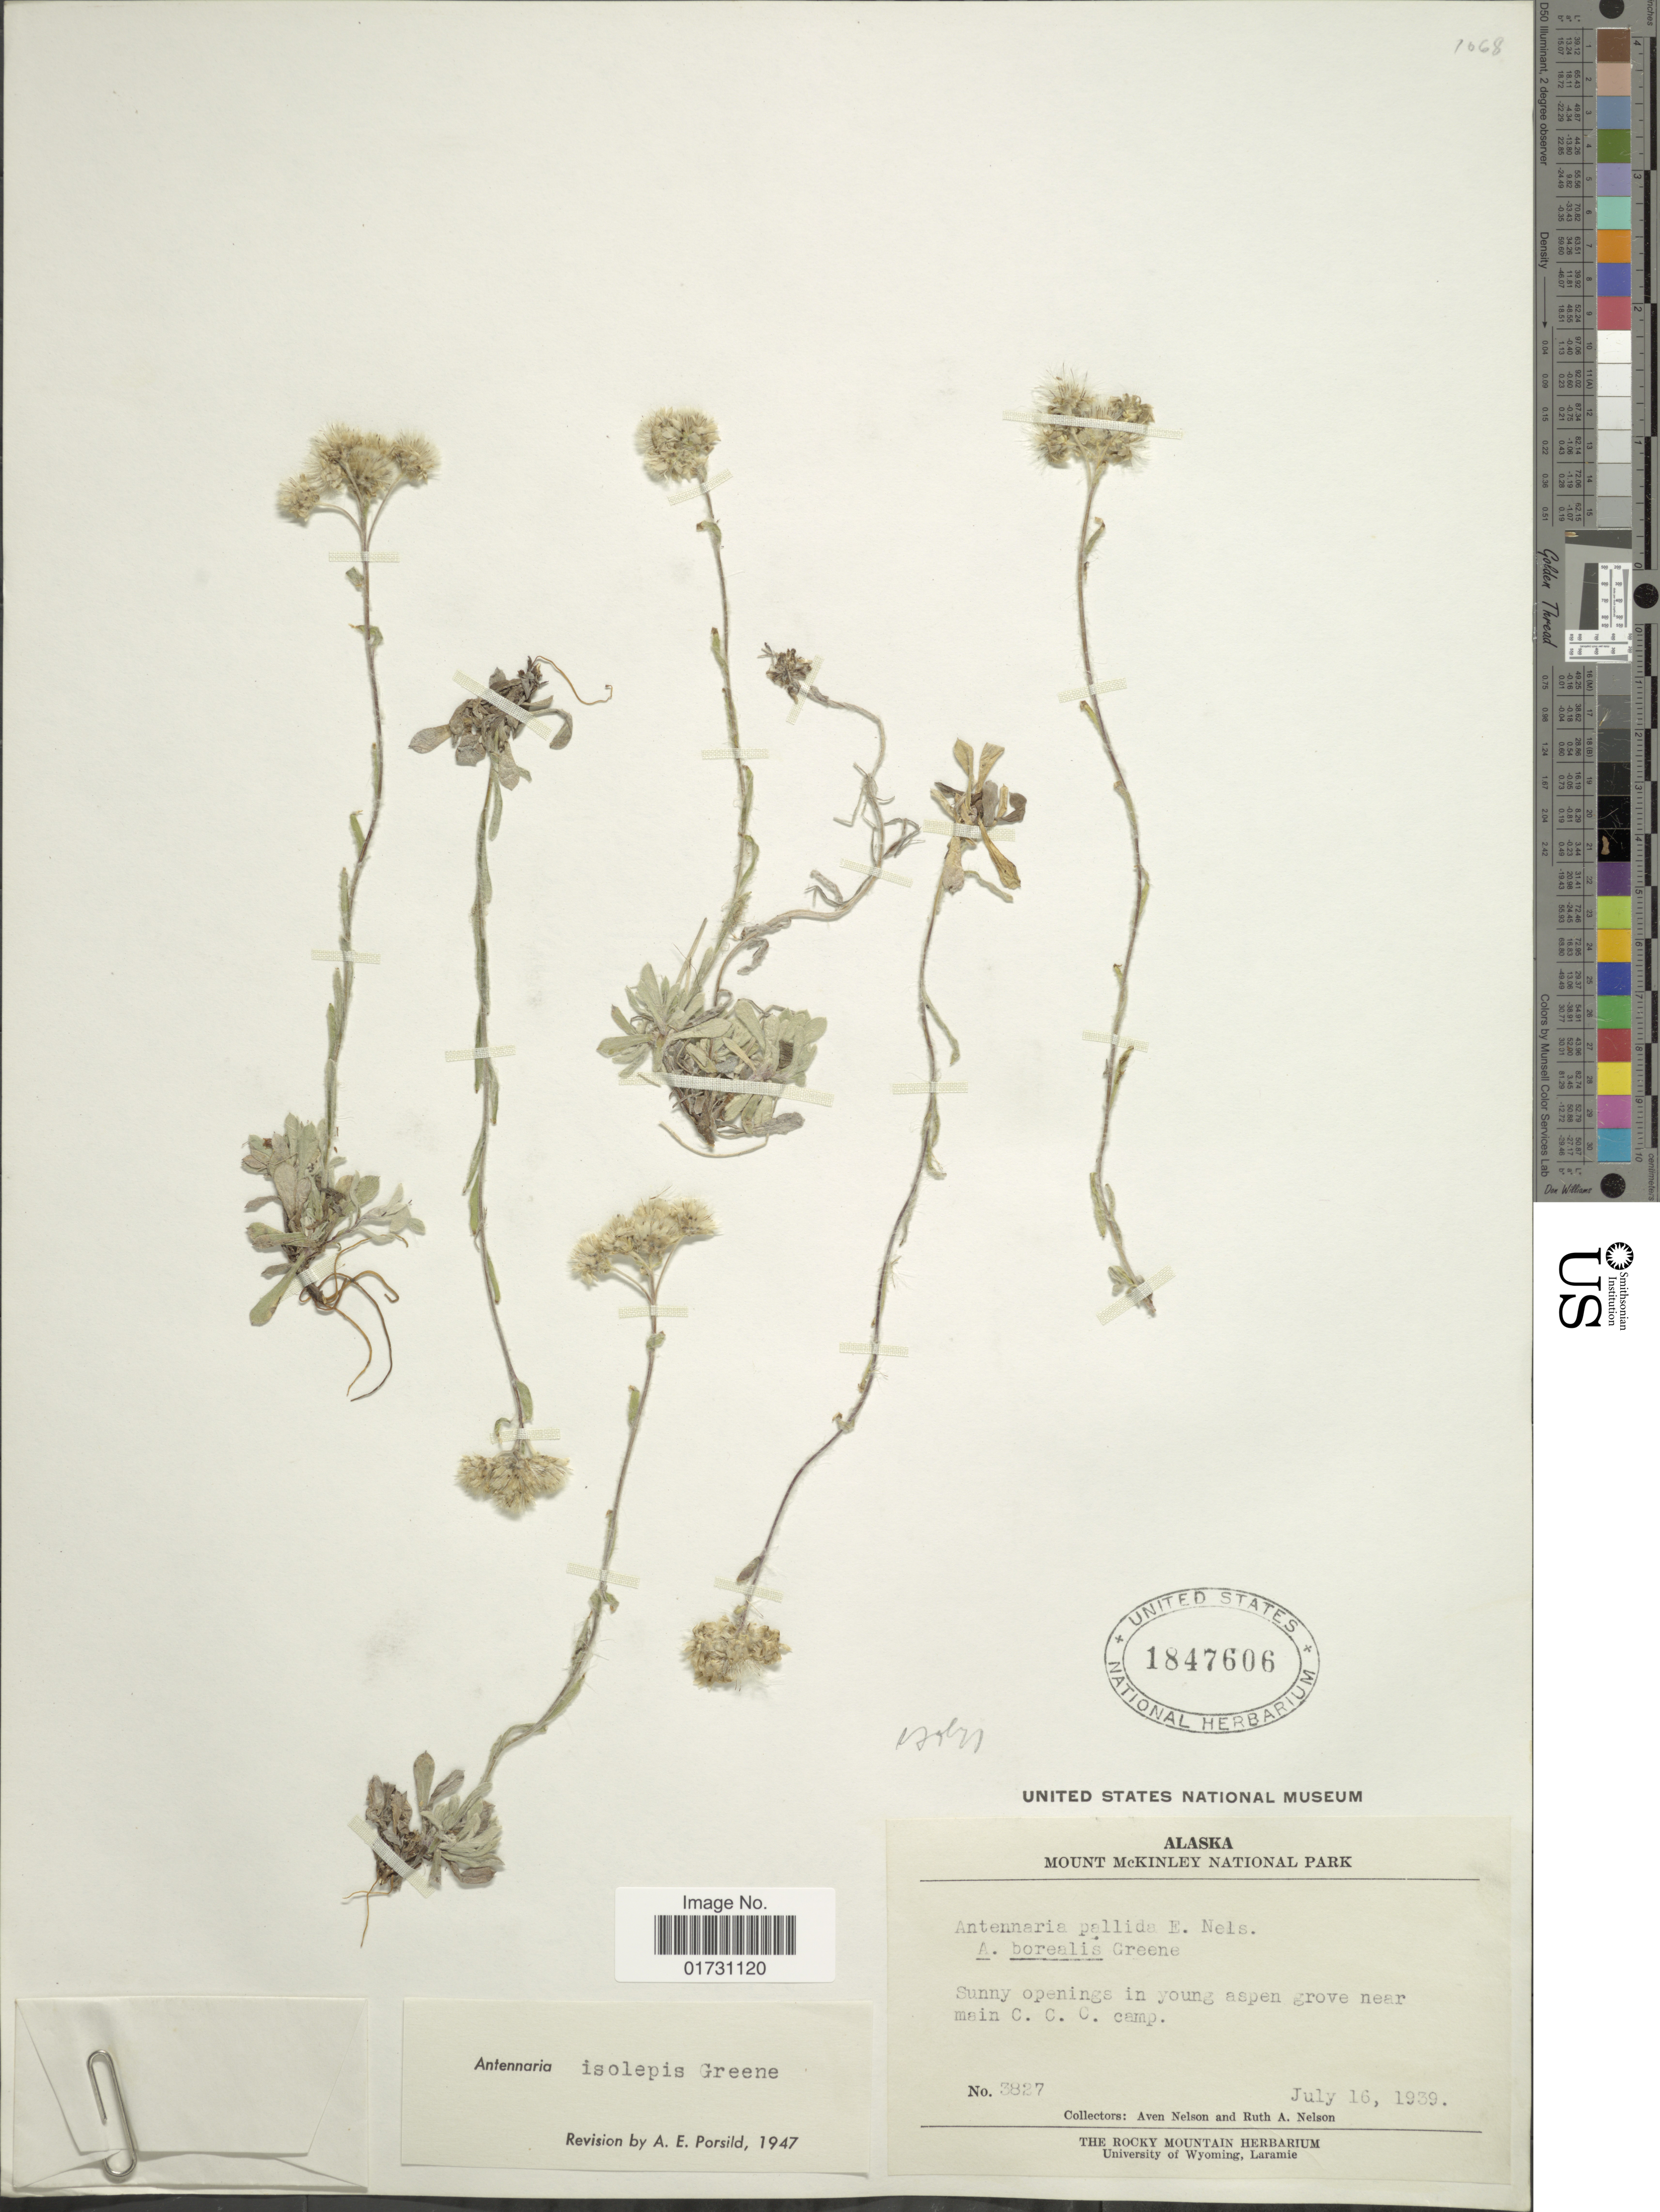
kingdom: Plantae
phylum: Tracheophyta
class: Magnoliopsida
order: Asterales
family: Asteraceae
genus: Antennaria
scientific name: Antennaria isolepis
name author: Greene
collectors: A. Nelson & R. A. Nelson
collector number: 3827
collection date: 1939-07-16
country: United States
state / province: Alaska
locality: Sunny openings in young aspen grive near main C. C. C. camp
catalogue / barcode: US 1847606